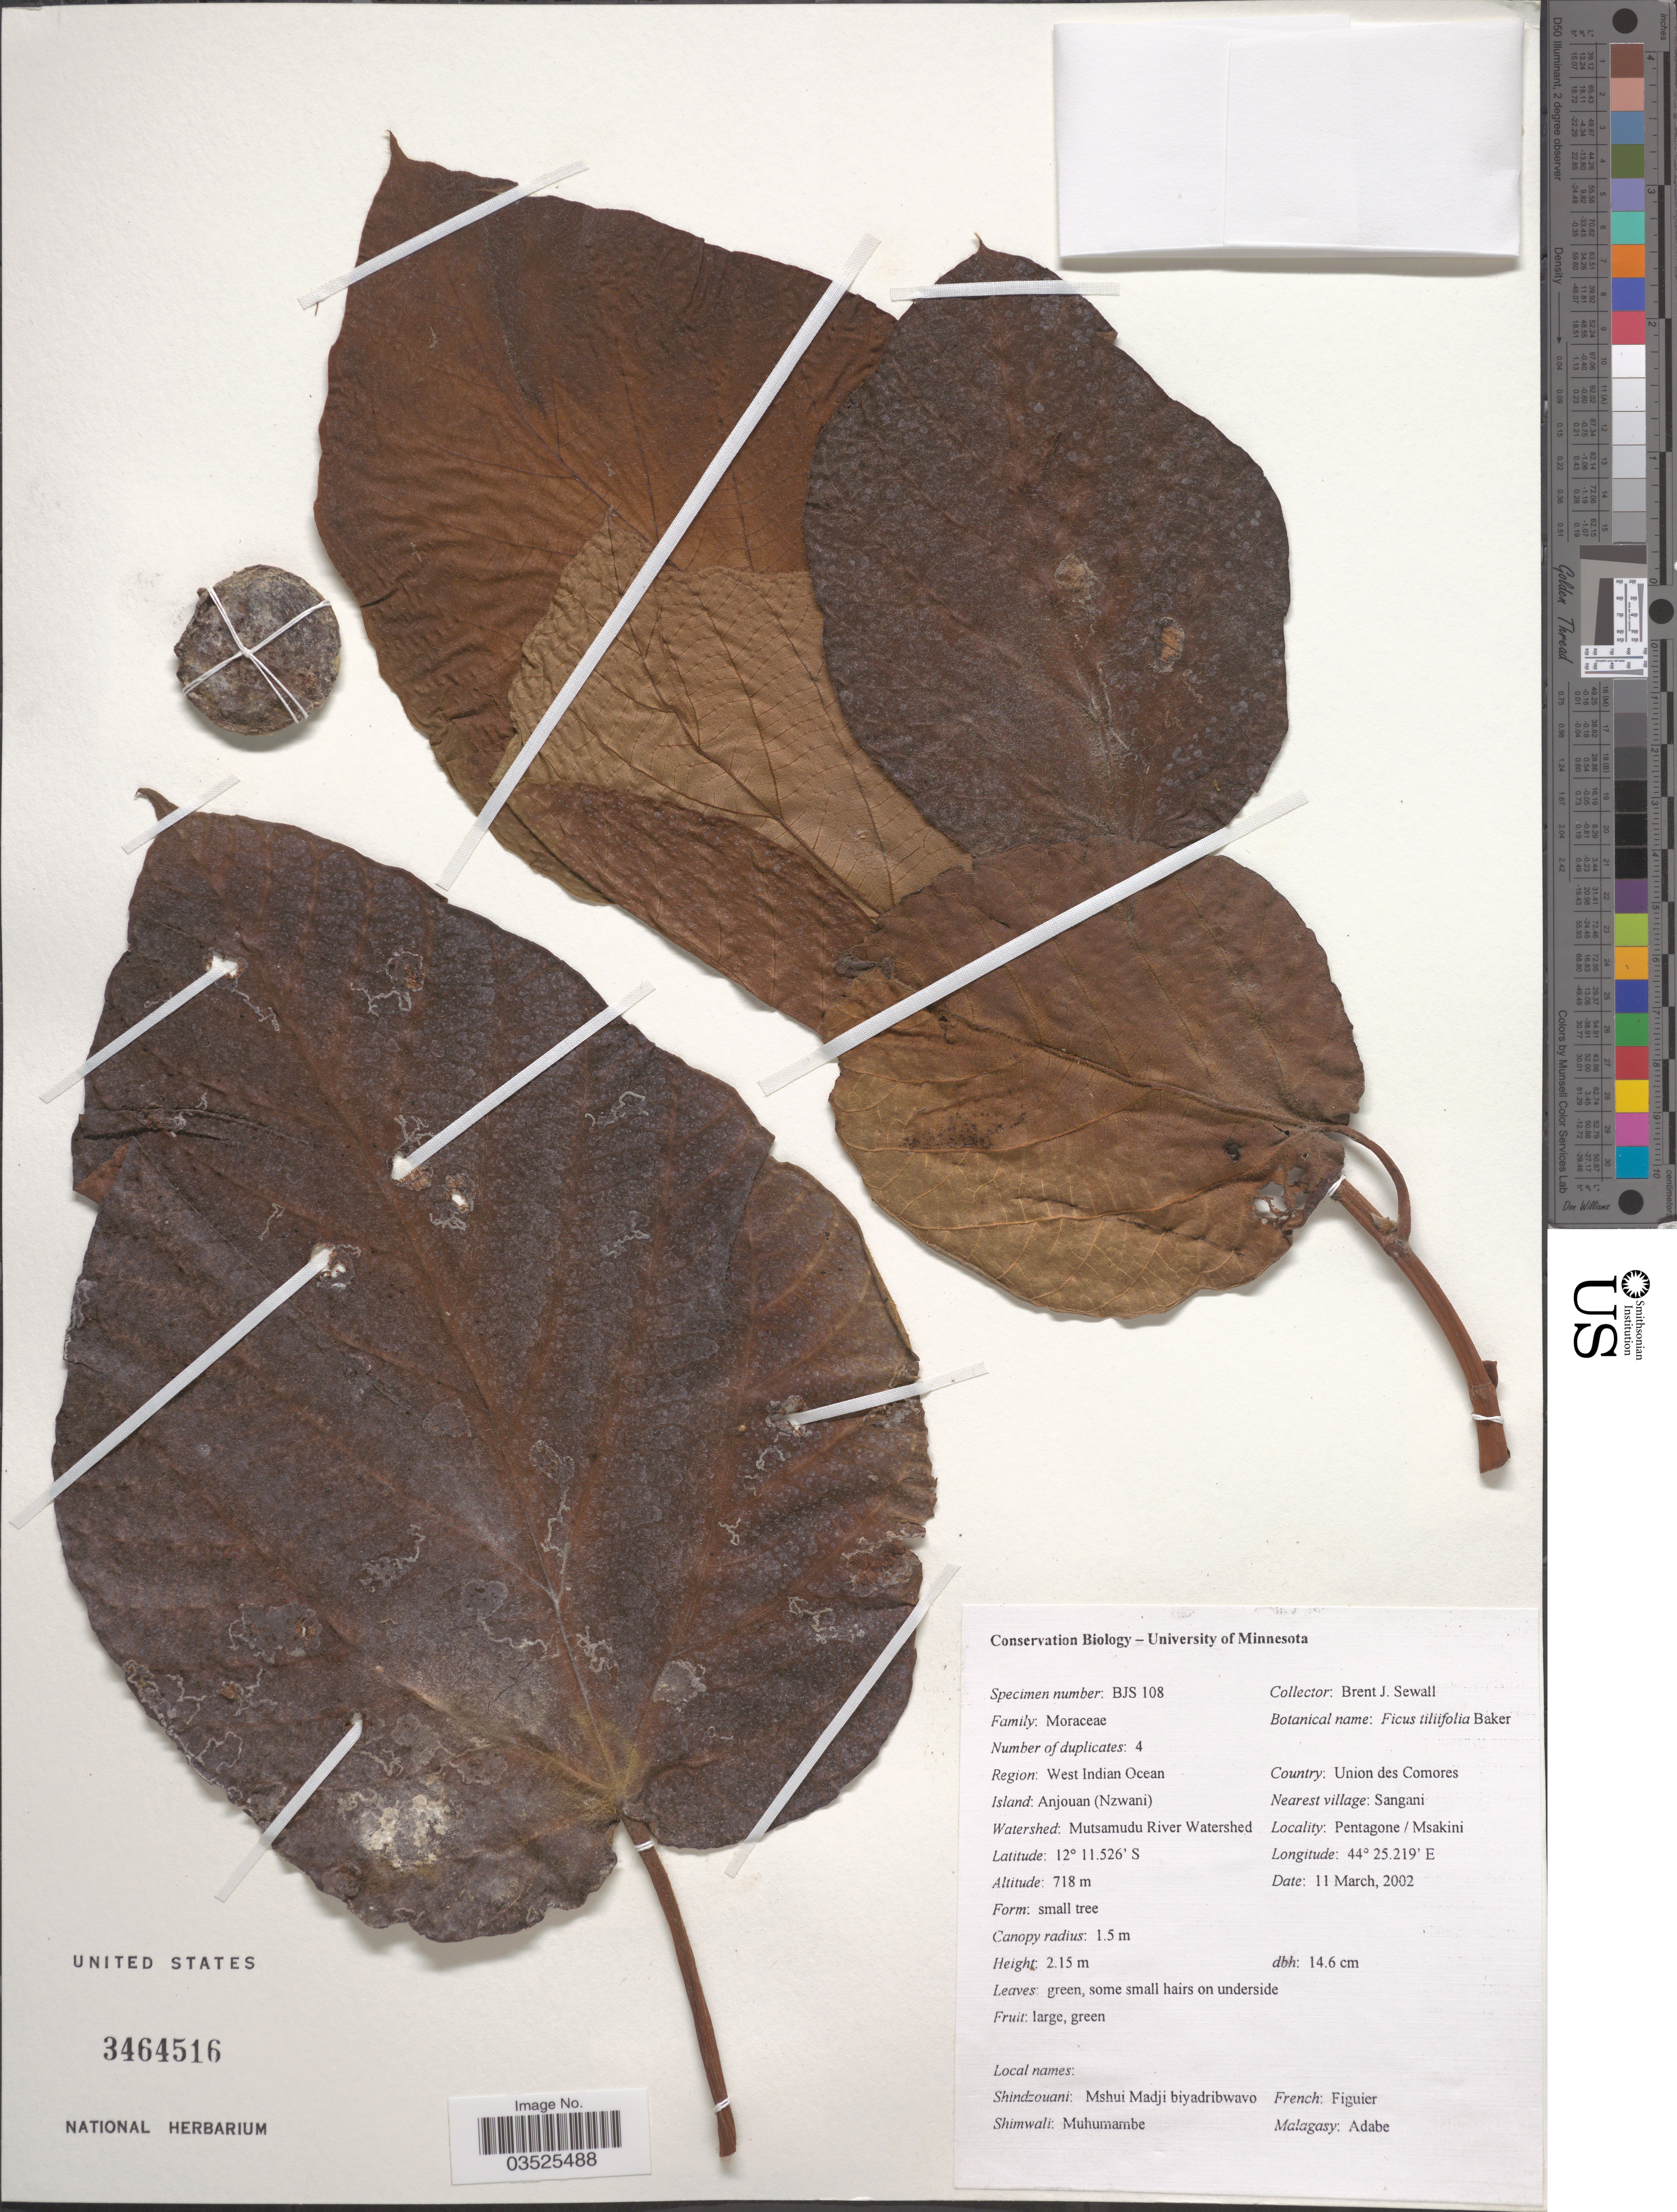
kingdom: Plantae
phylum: Tracheophyta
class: Magnoliopsida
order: Rosales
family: Moraceae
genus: Ficus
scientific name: Ficus tiliifolia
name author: Baker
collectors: B. Sewall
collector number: BJS 108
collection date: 2002-03-11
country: Comoros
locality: Region: West Indian Ocean. Island: Anjouan (Nzwani), Watershed: Mutsamudu River Watershed. Country: Union des Comores, Nearest village: Sangani, Pentagone / Msakini.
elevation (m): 718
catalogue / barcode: US 3464516